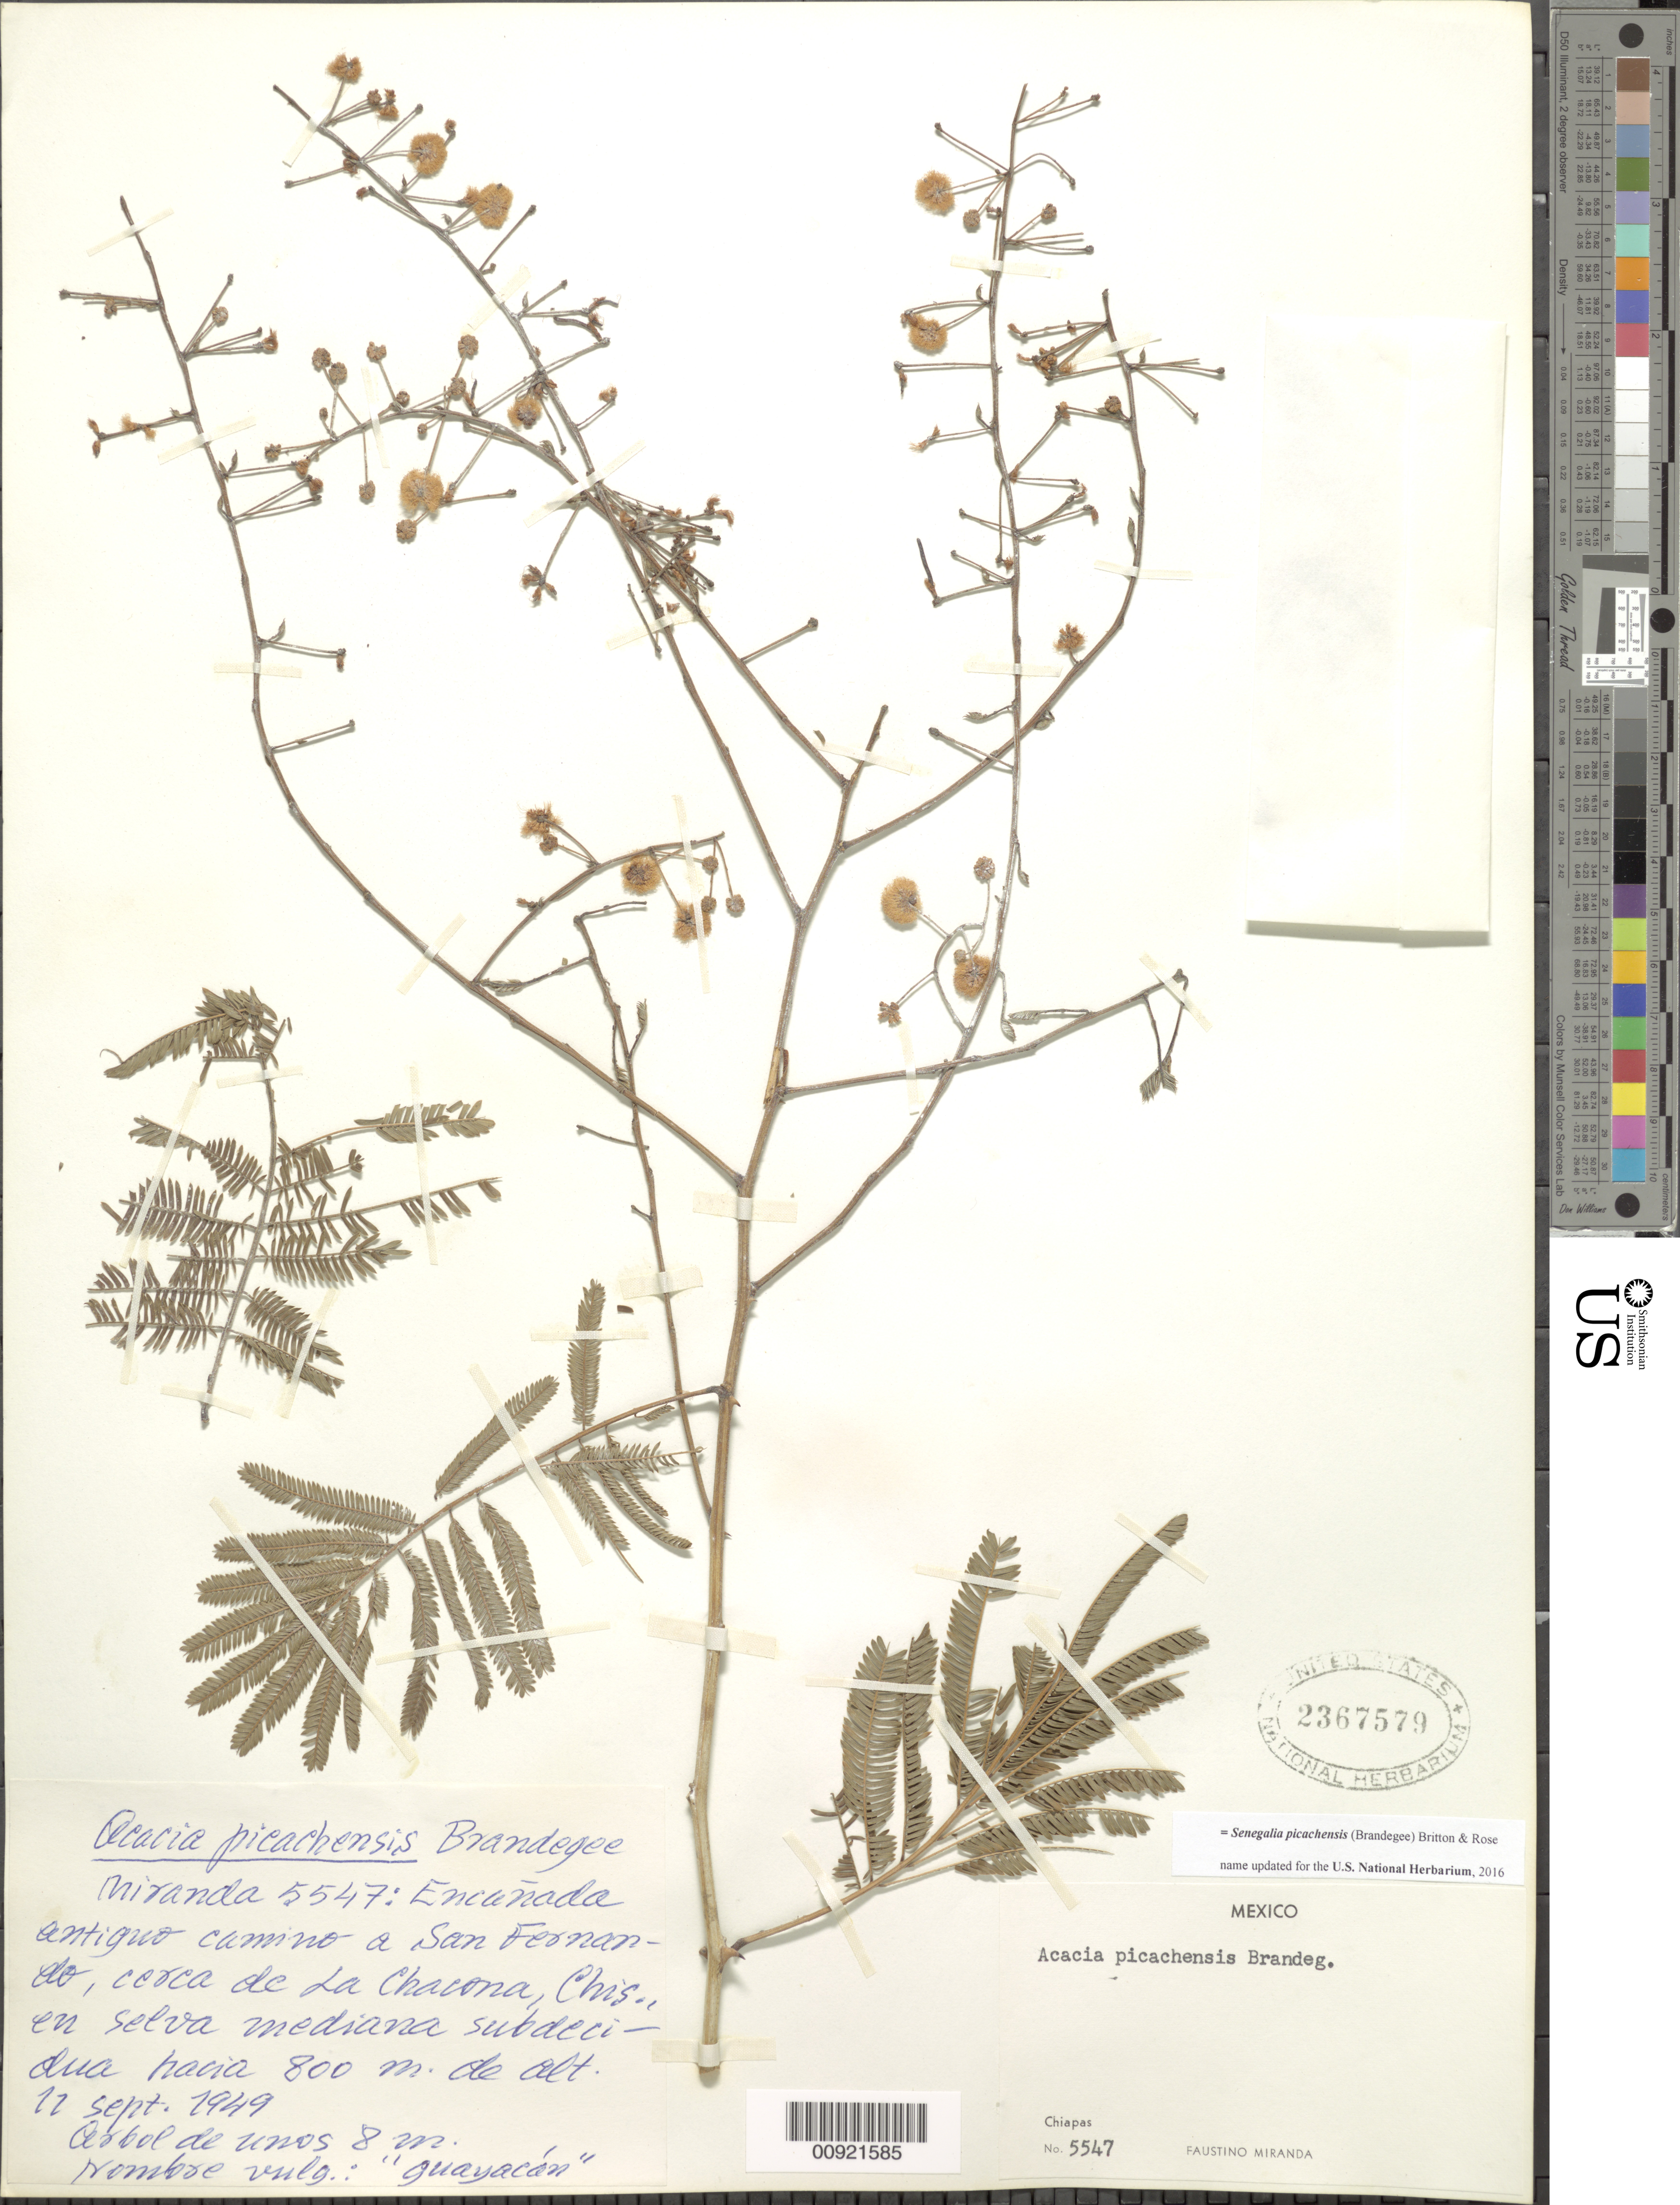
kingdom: Plantae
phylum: Tracheophyta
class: Magnoliopsida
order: Fabales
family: Fabaceae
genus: Senegalia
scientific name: Senegalia picachensis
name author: (Brandegee) Britton & Rose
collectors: Miranda G., F.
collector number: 5547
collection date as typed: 11 Sep 1949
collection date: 1949-09-11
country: Mexico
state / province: Chiapas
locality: Encañada antiguo camino a San Fernando, cerca de La Chacona, Chiapas.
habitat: En selva mediana subdecidua.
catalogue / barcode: US 2367579